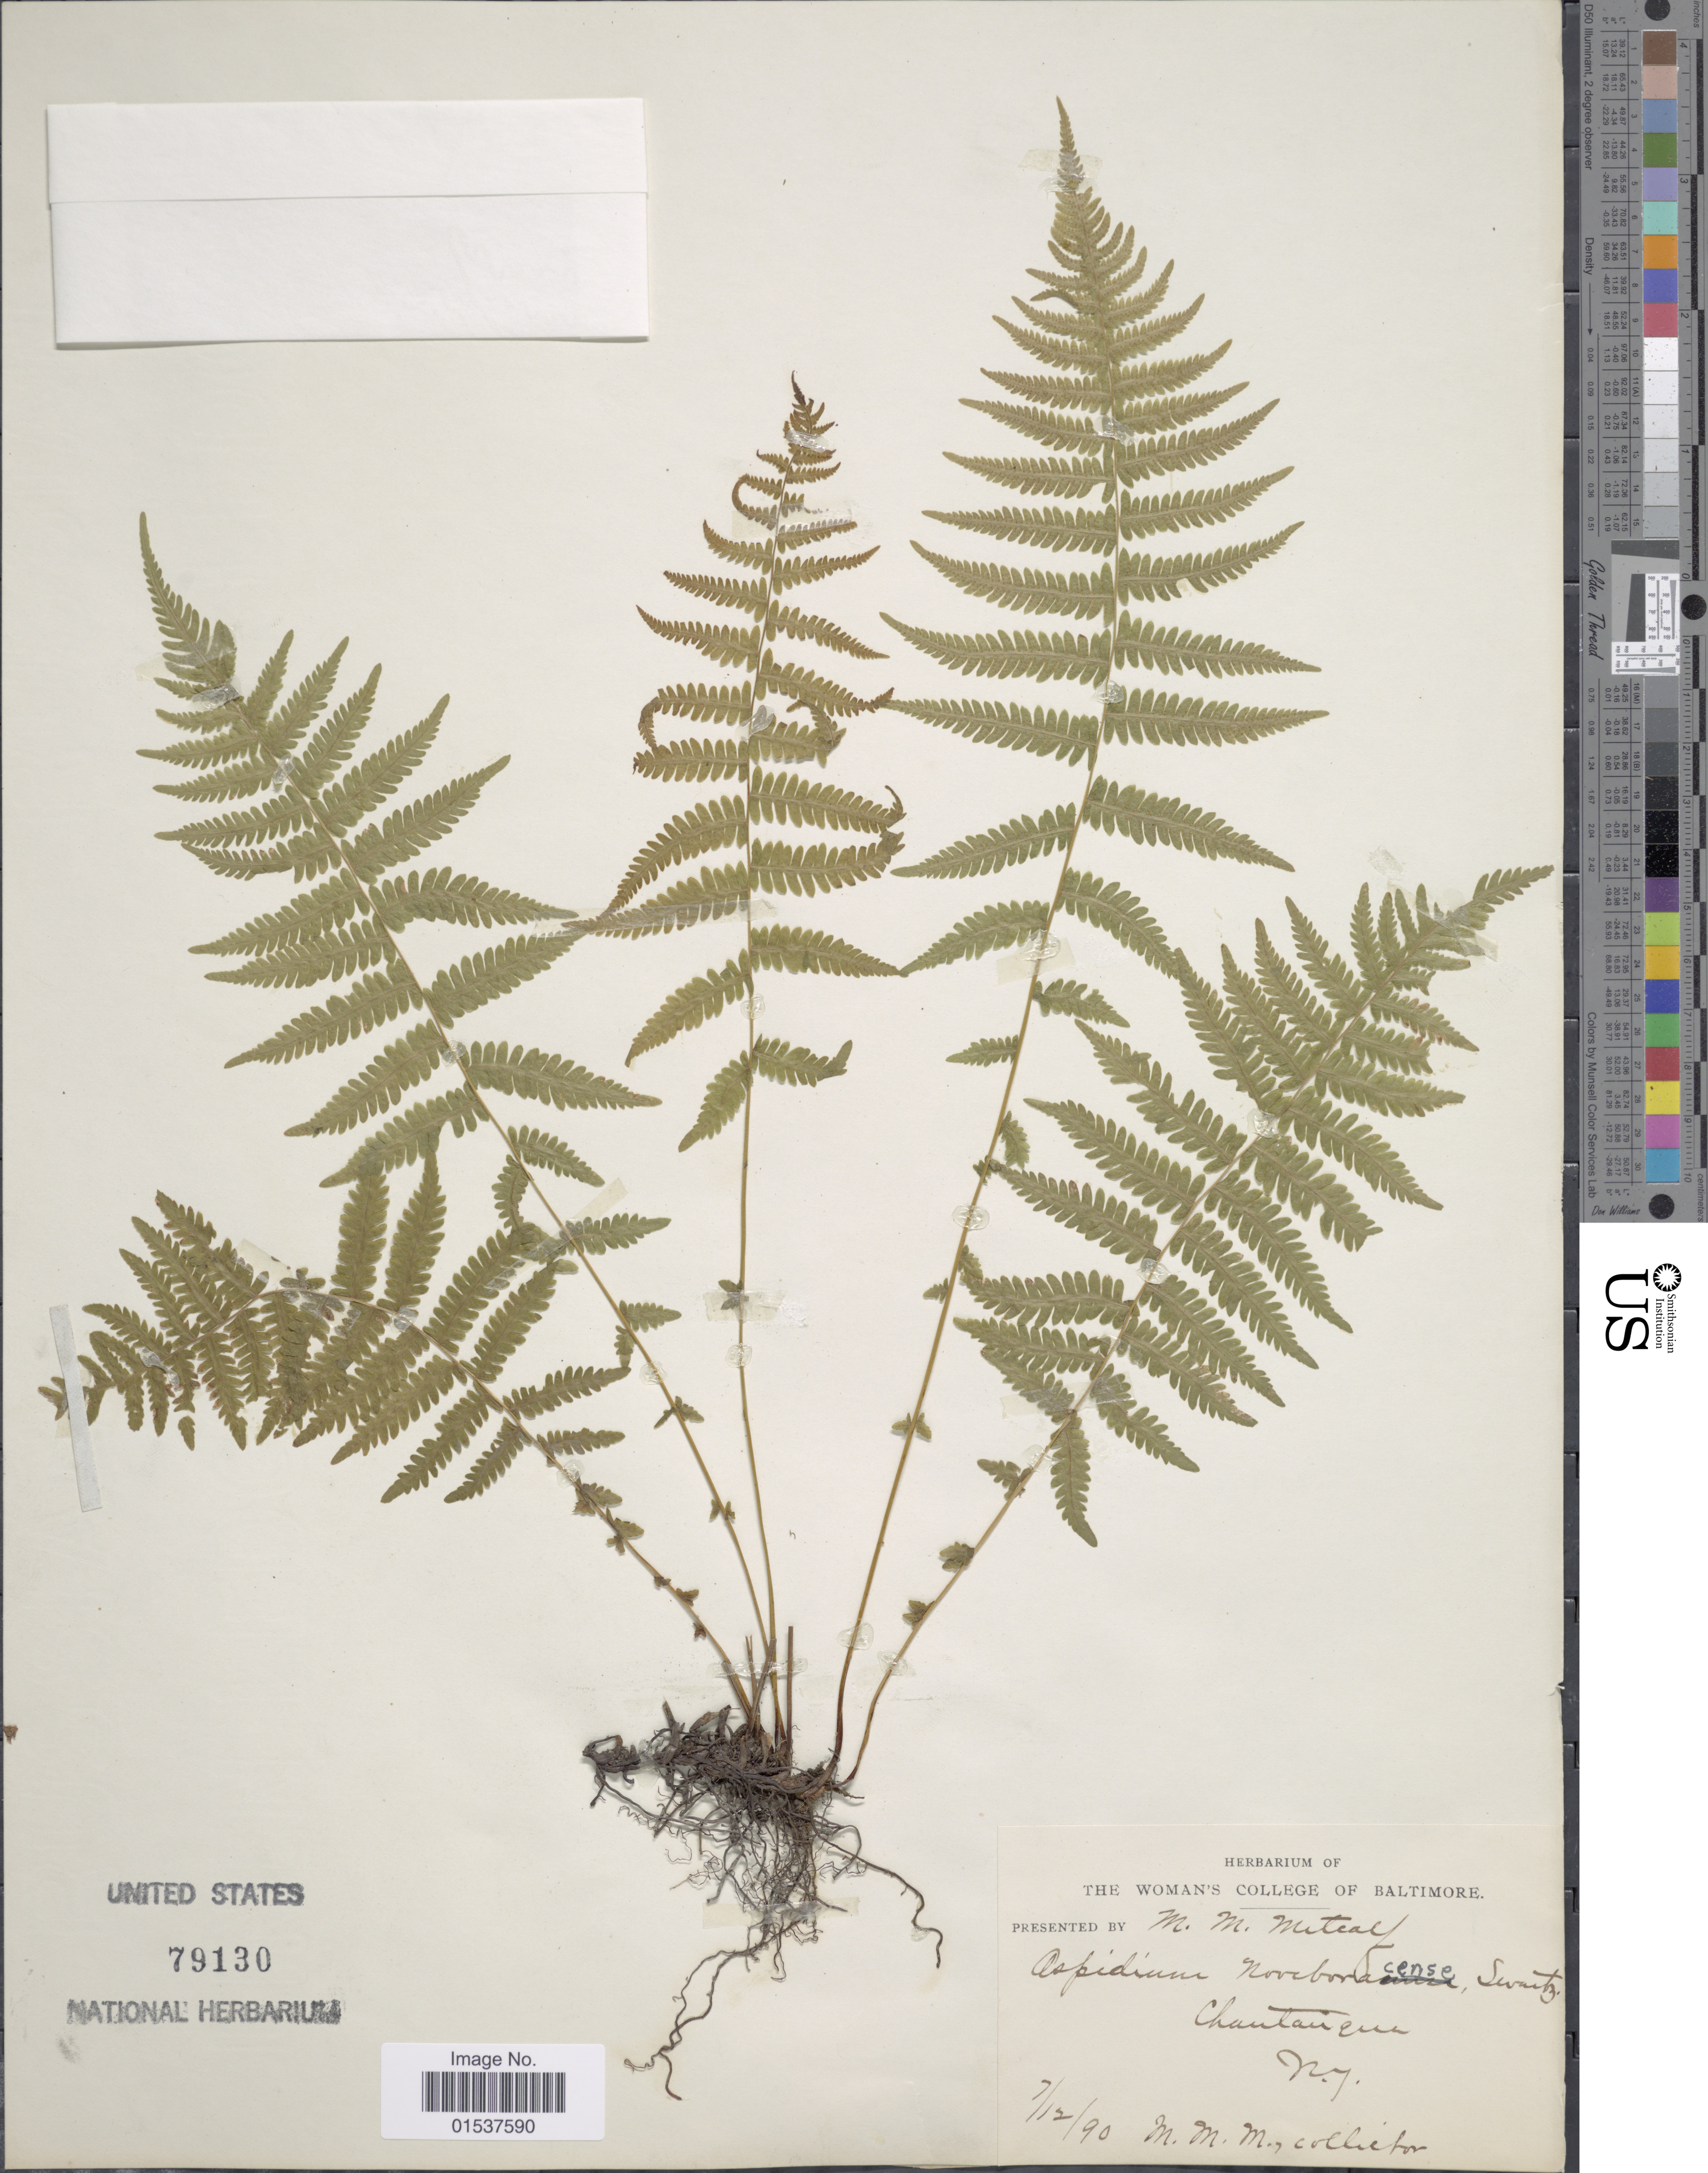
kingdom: Plantae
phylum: Tracheophyta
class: Polypodiopsida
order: Polypodiales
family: Thelypteridaceae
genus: Parathelypteris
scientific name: Parathelypteris noveboracensis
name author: (L.) Ching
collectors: M. Metcalf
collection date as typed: Transcribed d/m/y: 12/7/90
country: United States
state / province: New York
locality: Chautauqua, N. Y.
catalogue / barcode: US 79130